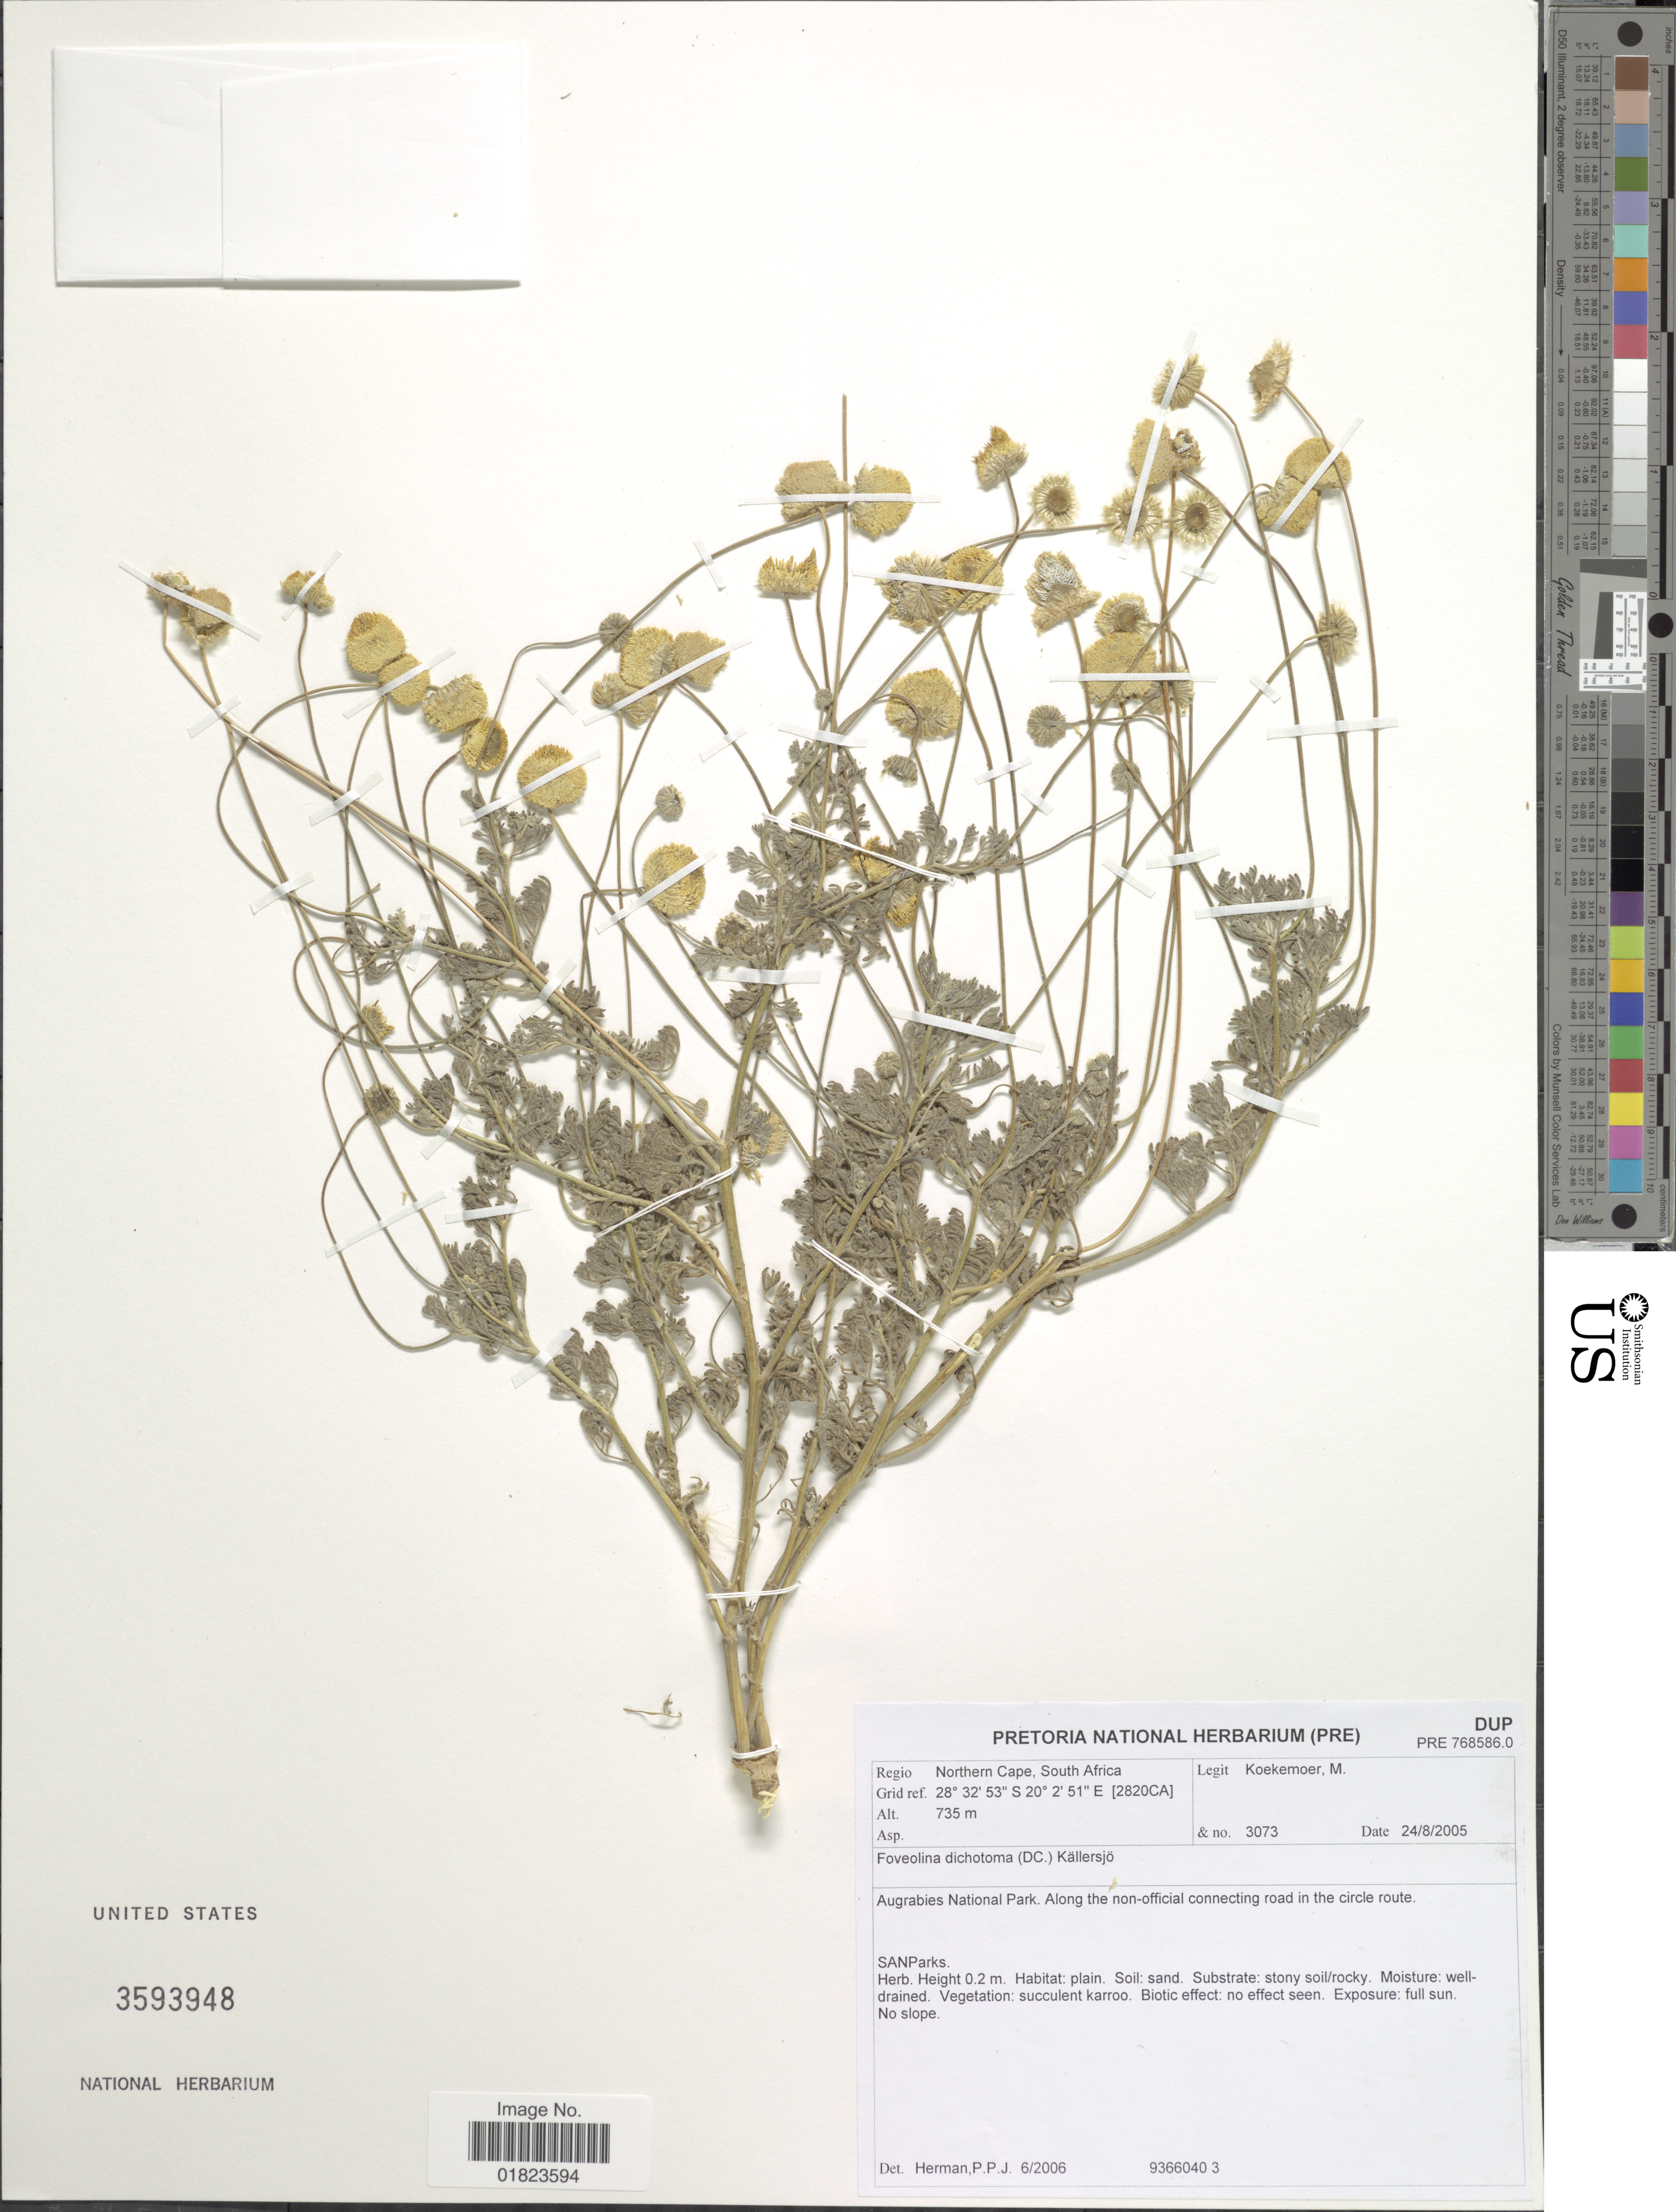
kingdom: Plantae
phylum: Tracheophyta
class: Magnoliopsida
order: Asterales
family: Asteraceae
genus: Foveolina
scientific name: Foveolina dichotoma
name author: (DC.) Källersjö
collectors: M. Koekemoer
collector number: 3073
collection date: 2005-08-24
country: South Africa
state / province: Northern Cape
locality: Regio Northern Cape, South Africa. Augrabies National. Along the-official connecting road in the circle route.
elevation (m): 735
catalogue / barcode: US 3593948